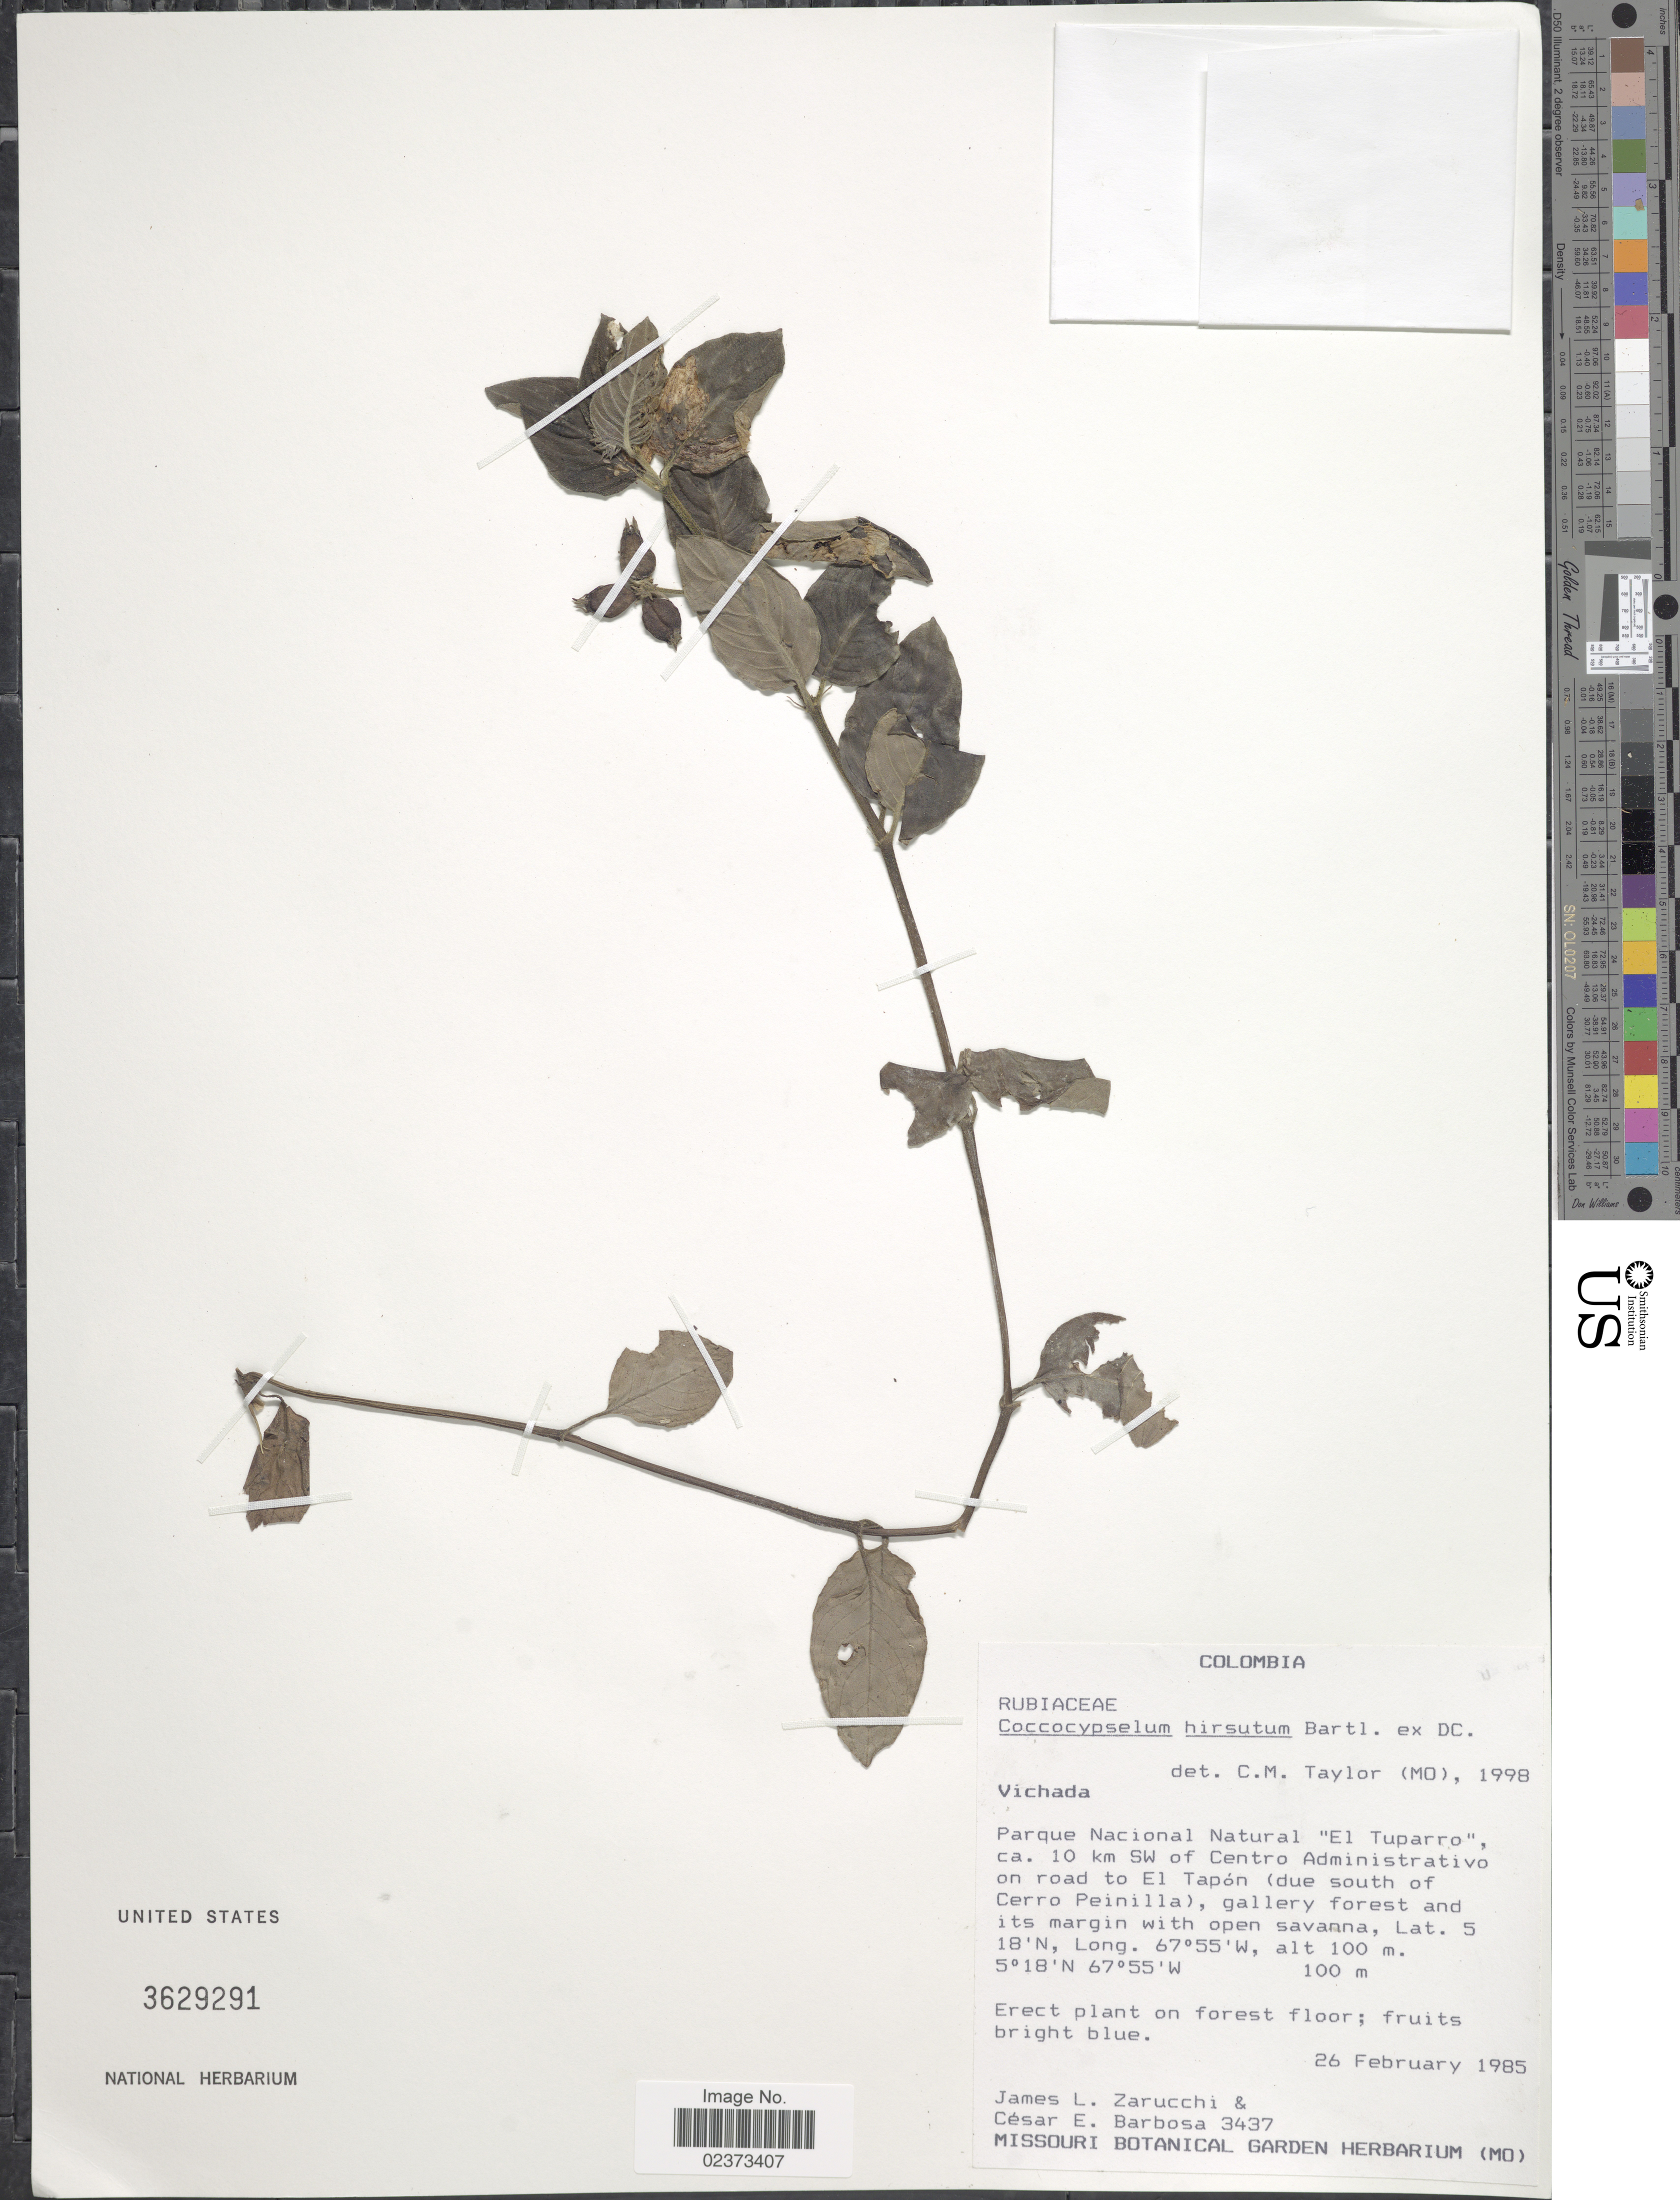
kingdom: Plantae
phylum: Tracheophyta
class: Magnoliopsida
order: Gentianales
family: Rubiaceae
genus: Coccocypselum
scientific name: Coccocypselum hirsutum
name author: Bartl. ex DC.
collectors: J. L. Zarucchi & C. E. Barbosa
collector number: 3437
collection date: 1985-02-26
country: Colombia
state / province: Vichada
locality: Parque Nacional Natural "El Tuparro", ca. 10 km SW of Centro Administrativo on road to El Tapon (due south of Cerro Peinilla)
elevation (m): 100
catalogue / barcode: US 3629291